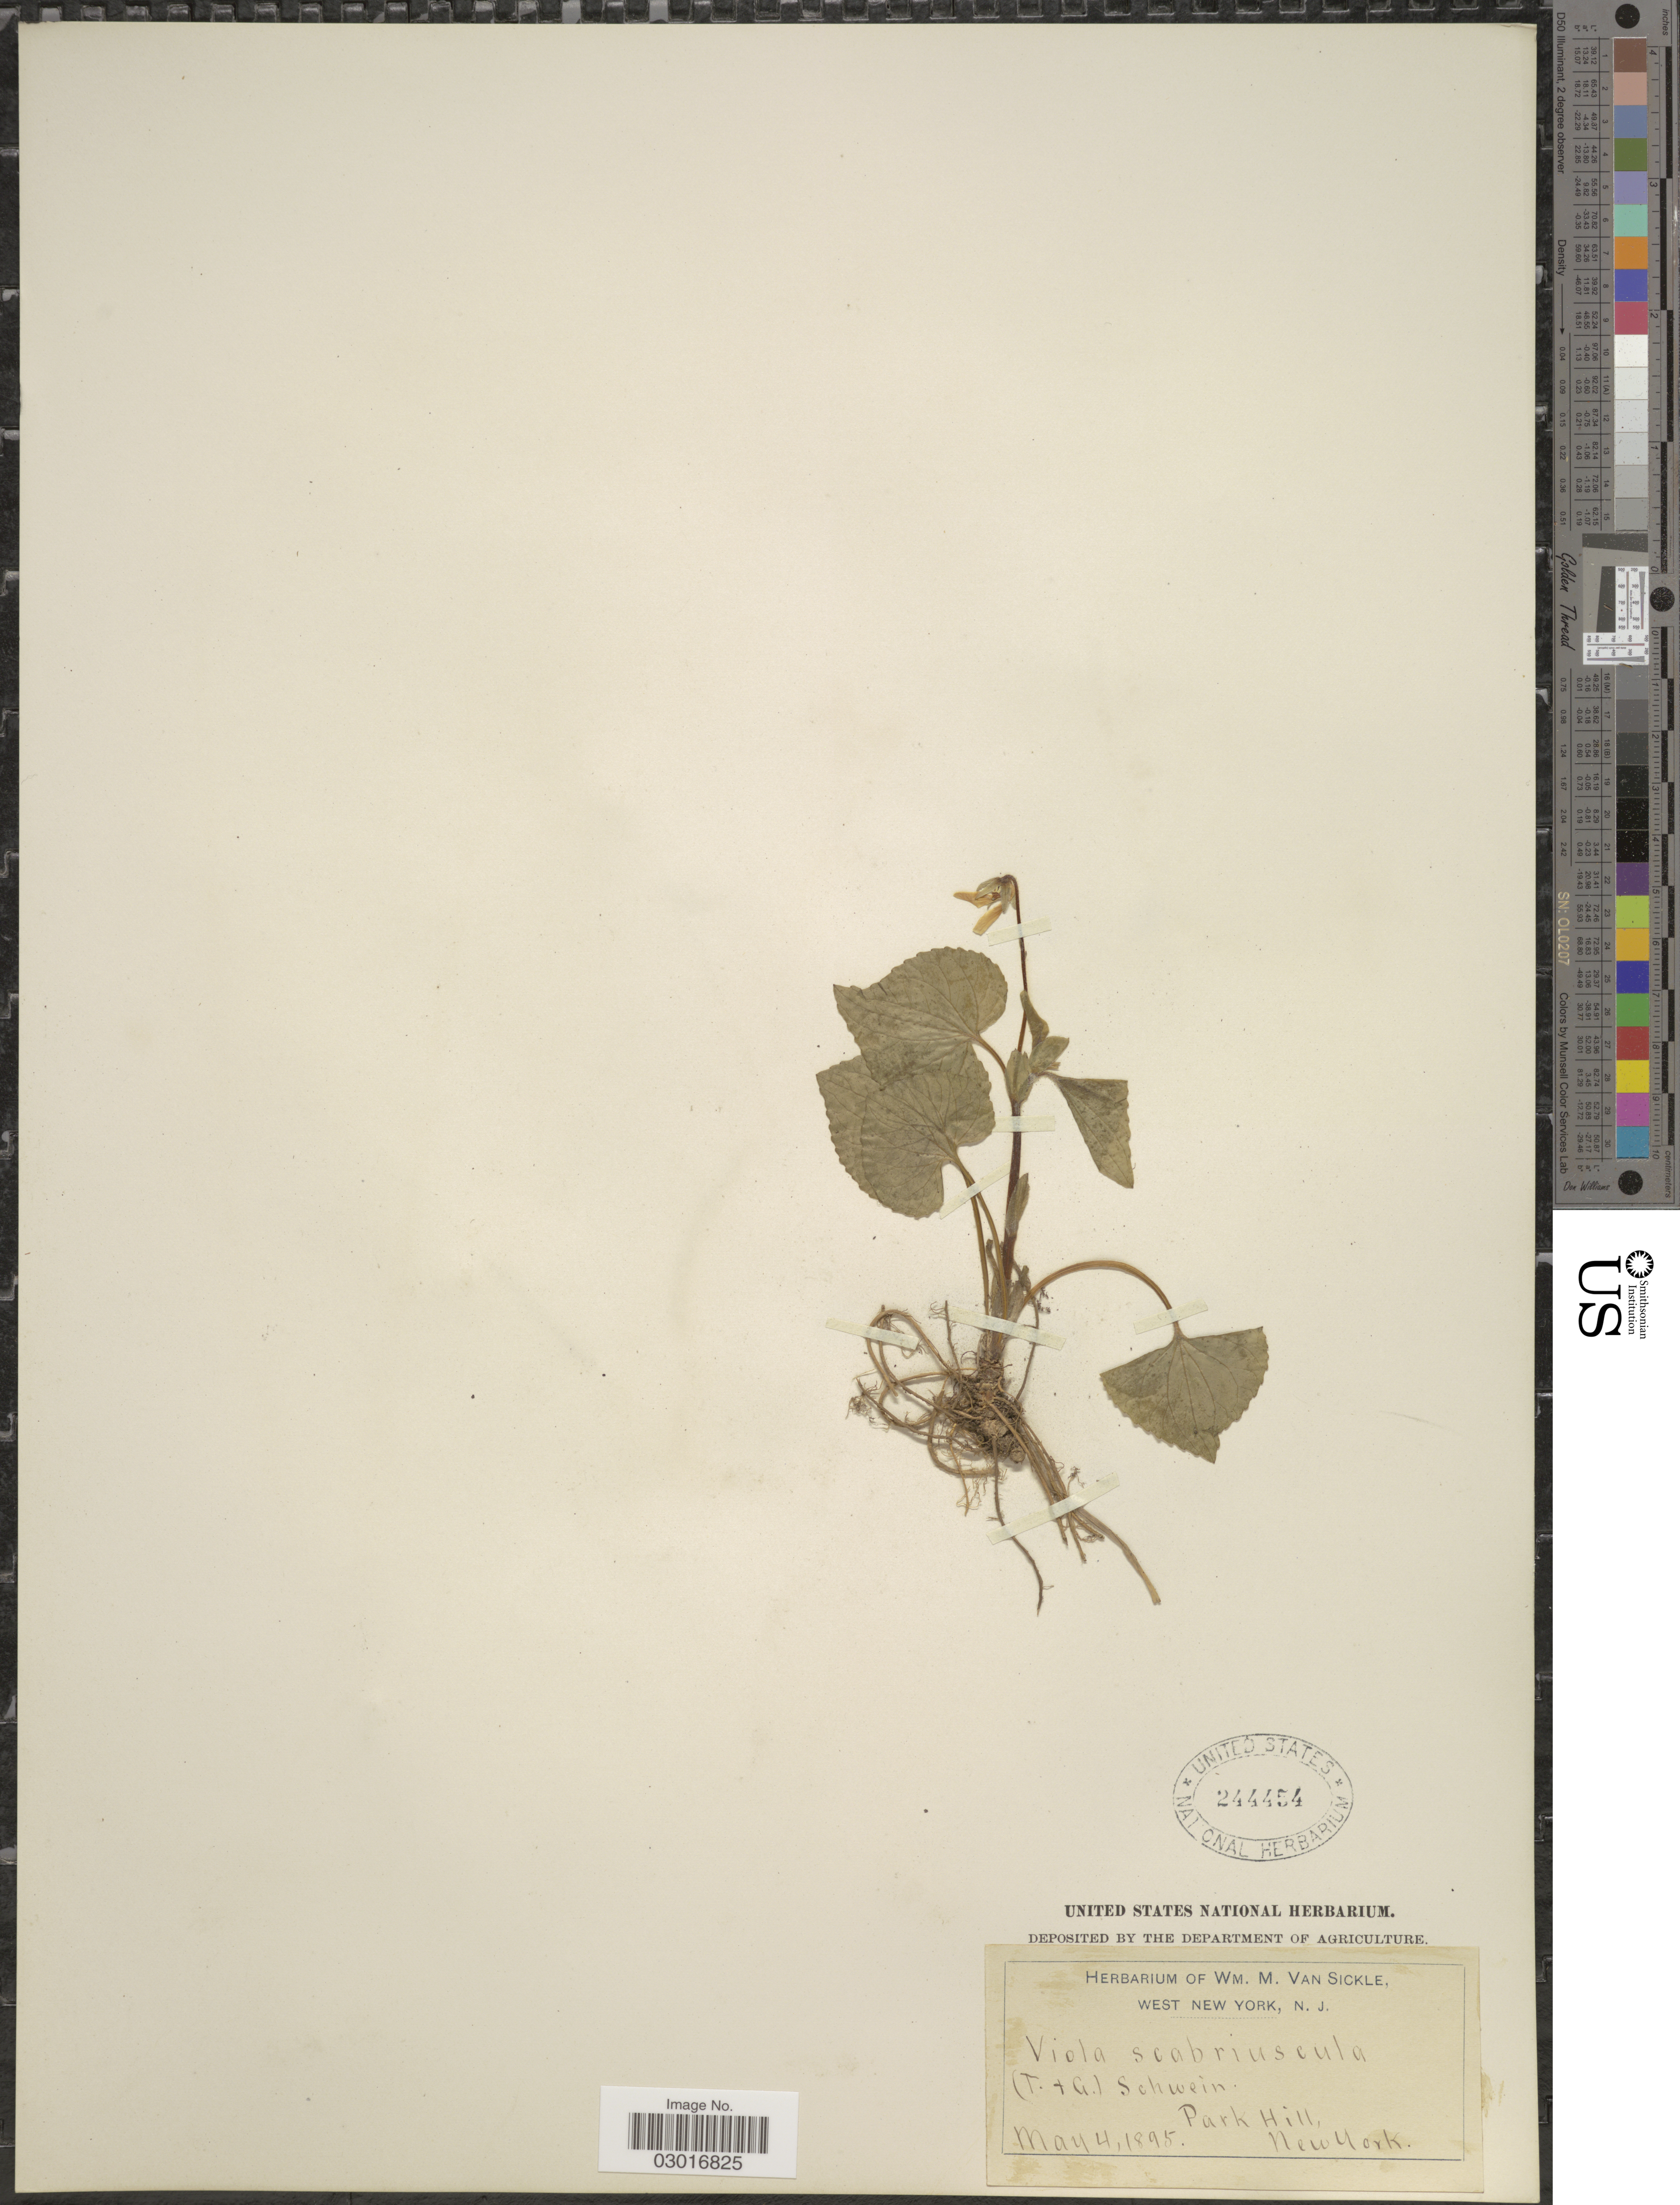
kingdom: Plantae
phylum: Tracheophyta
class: Magnoliopsida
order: Malpighiales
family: Violaceae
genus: Viola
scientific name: Viola scabriuscula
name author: (Torr. & A. Gray) Shafer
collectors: ex herb. Wm. M. Van Sickle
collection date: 1895-05-04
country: United States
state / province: New York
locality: Park Hill.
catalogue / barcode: US 244454